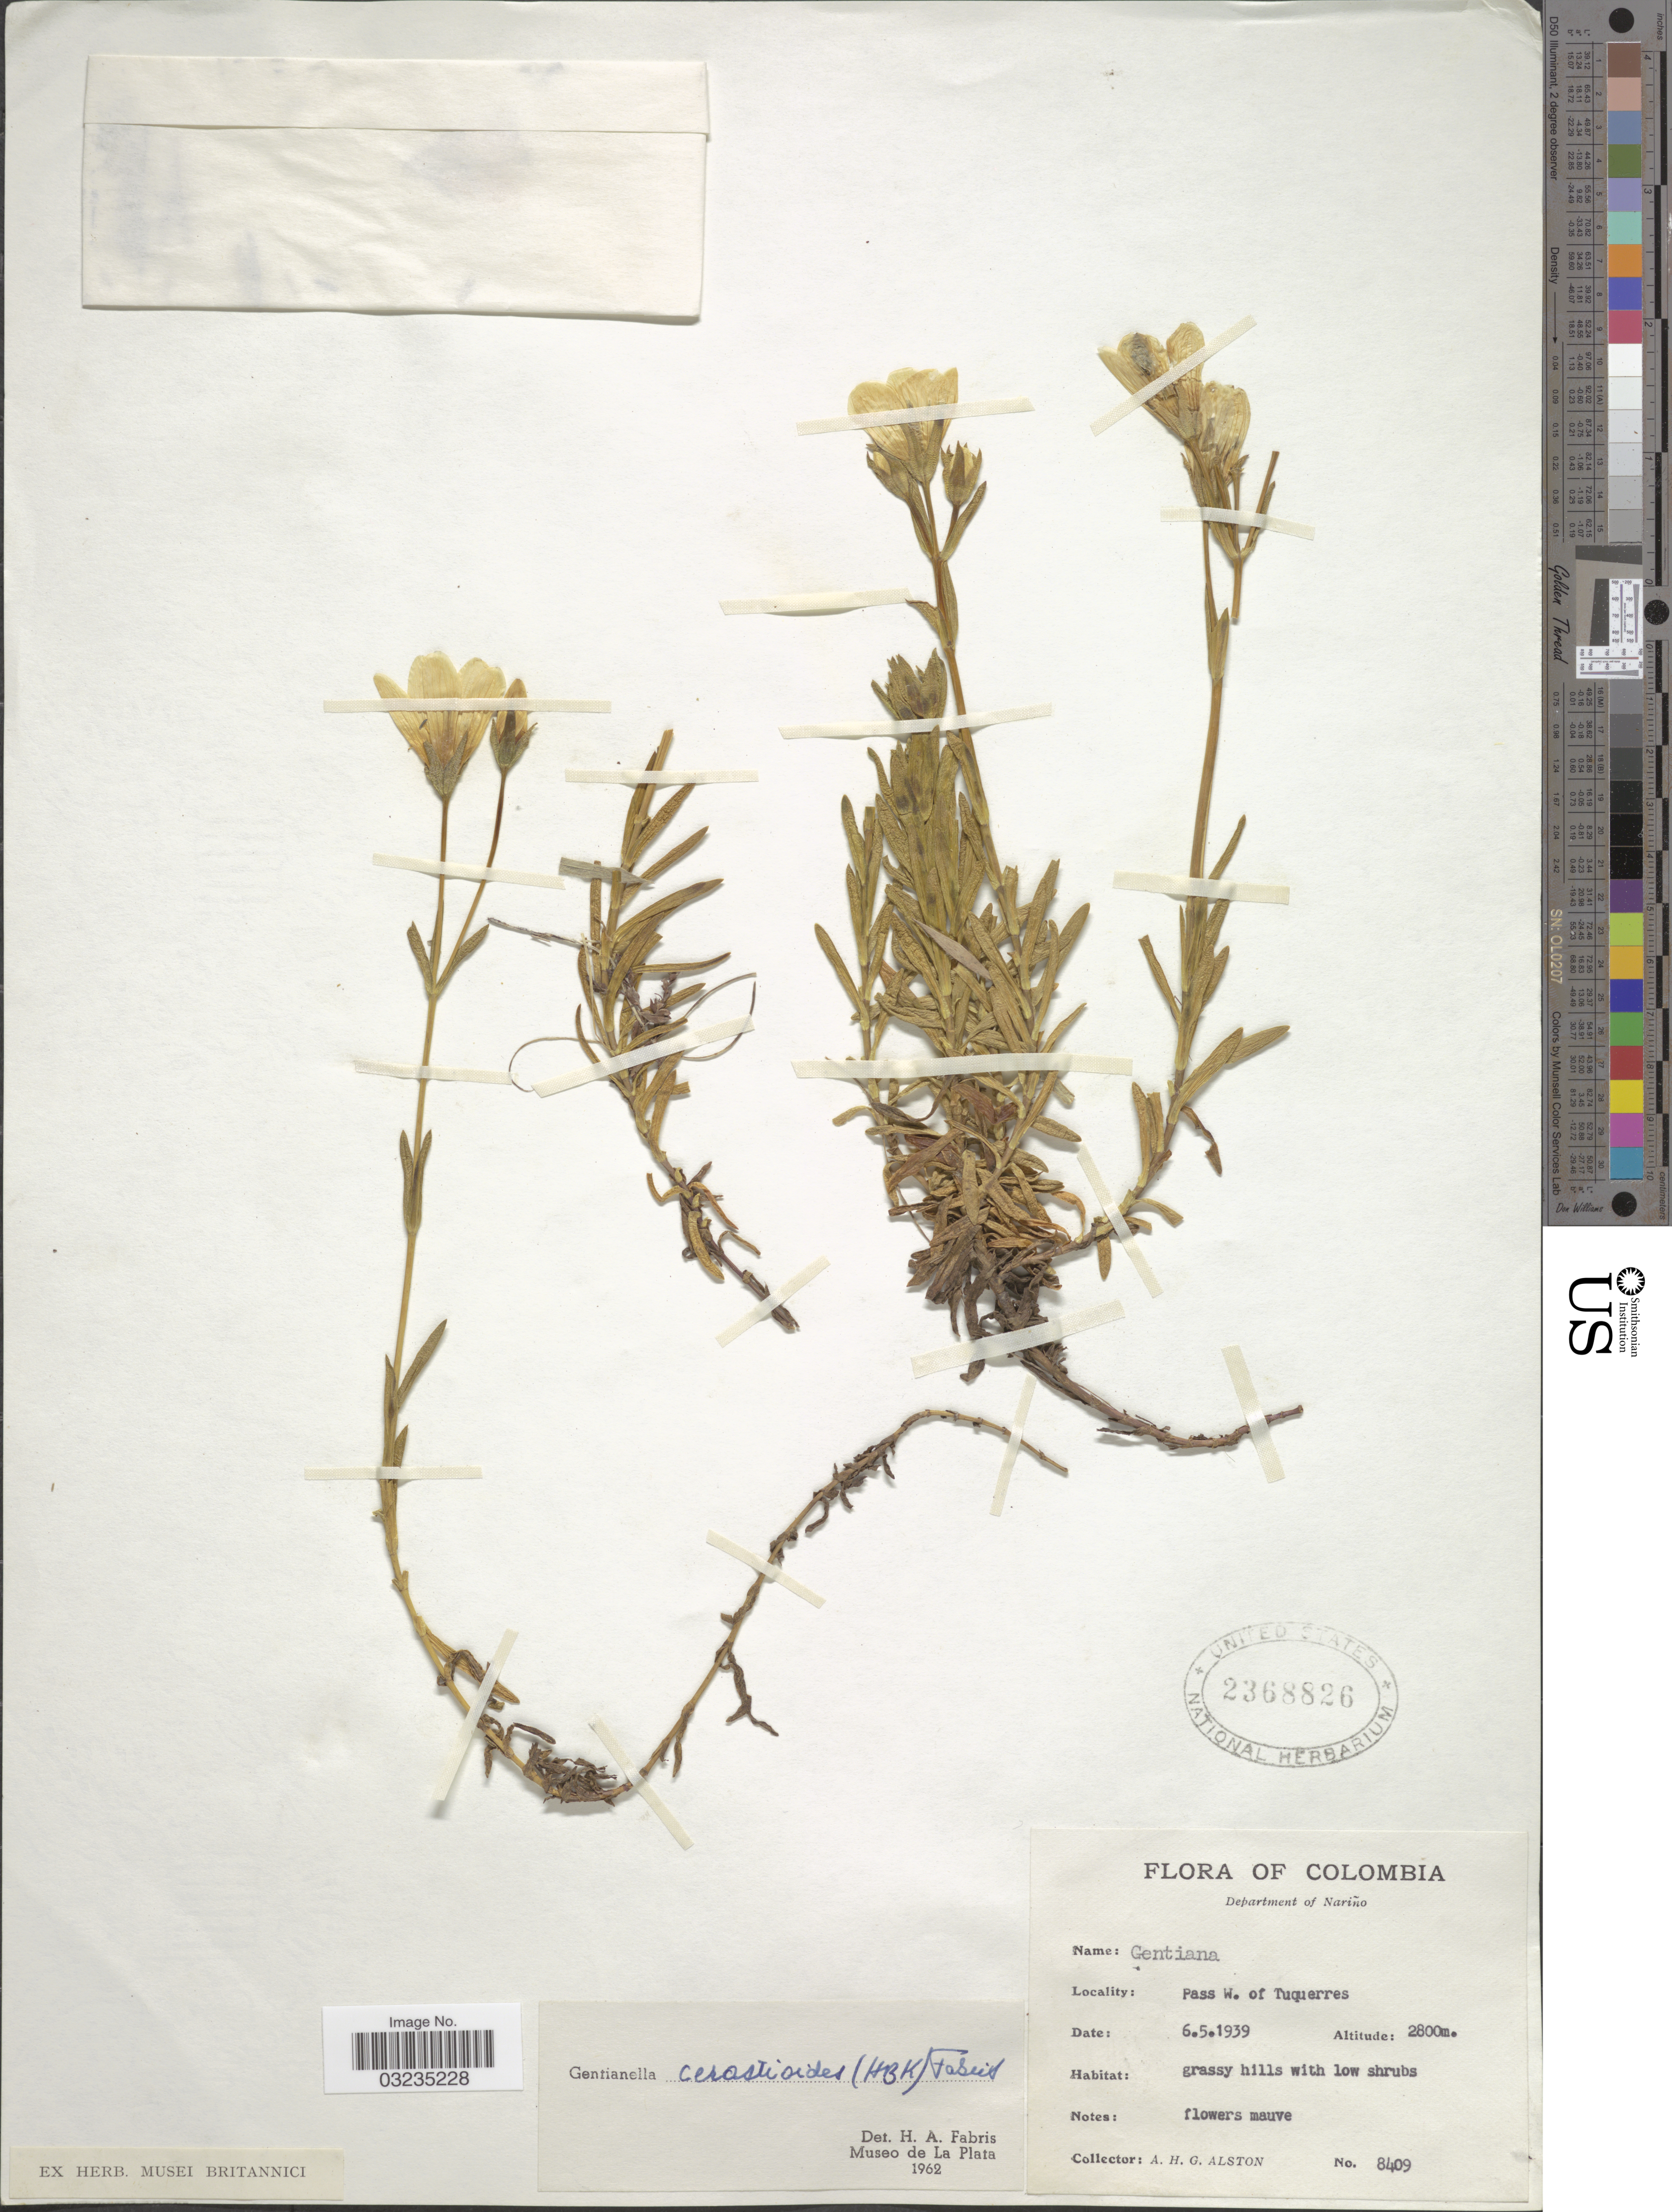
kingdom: Plantae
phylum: Tracheophyta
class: Magnoliopsida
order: Gentianales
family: Gentianaceae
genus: Gentiana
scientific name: Gentiana cerastioides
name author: Kunth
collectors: A. H. Alston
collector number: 8409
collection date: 1939-05-06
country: Colombia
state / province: Nariño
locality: Department of Nariño. Pass W. of Tuquerres.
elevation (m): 2800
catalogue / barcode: US 2368826